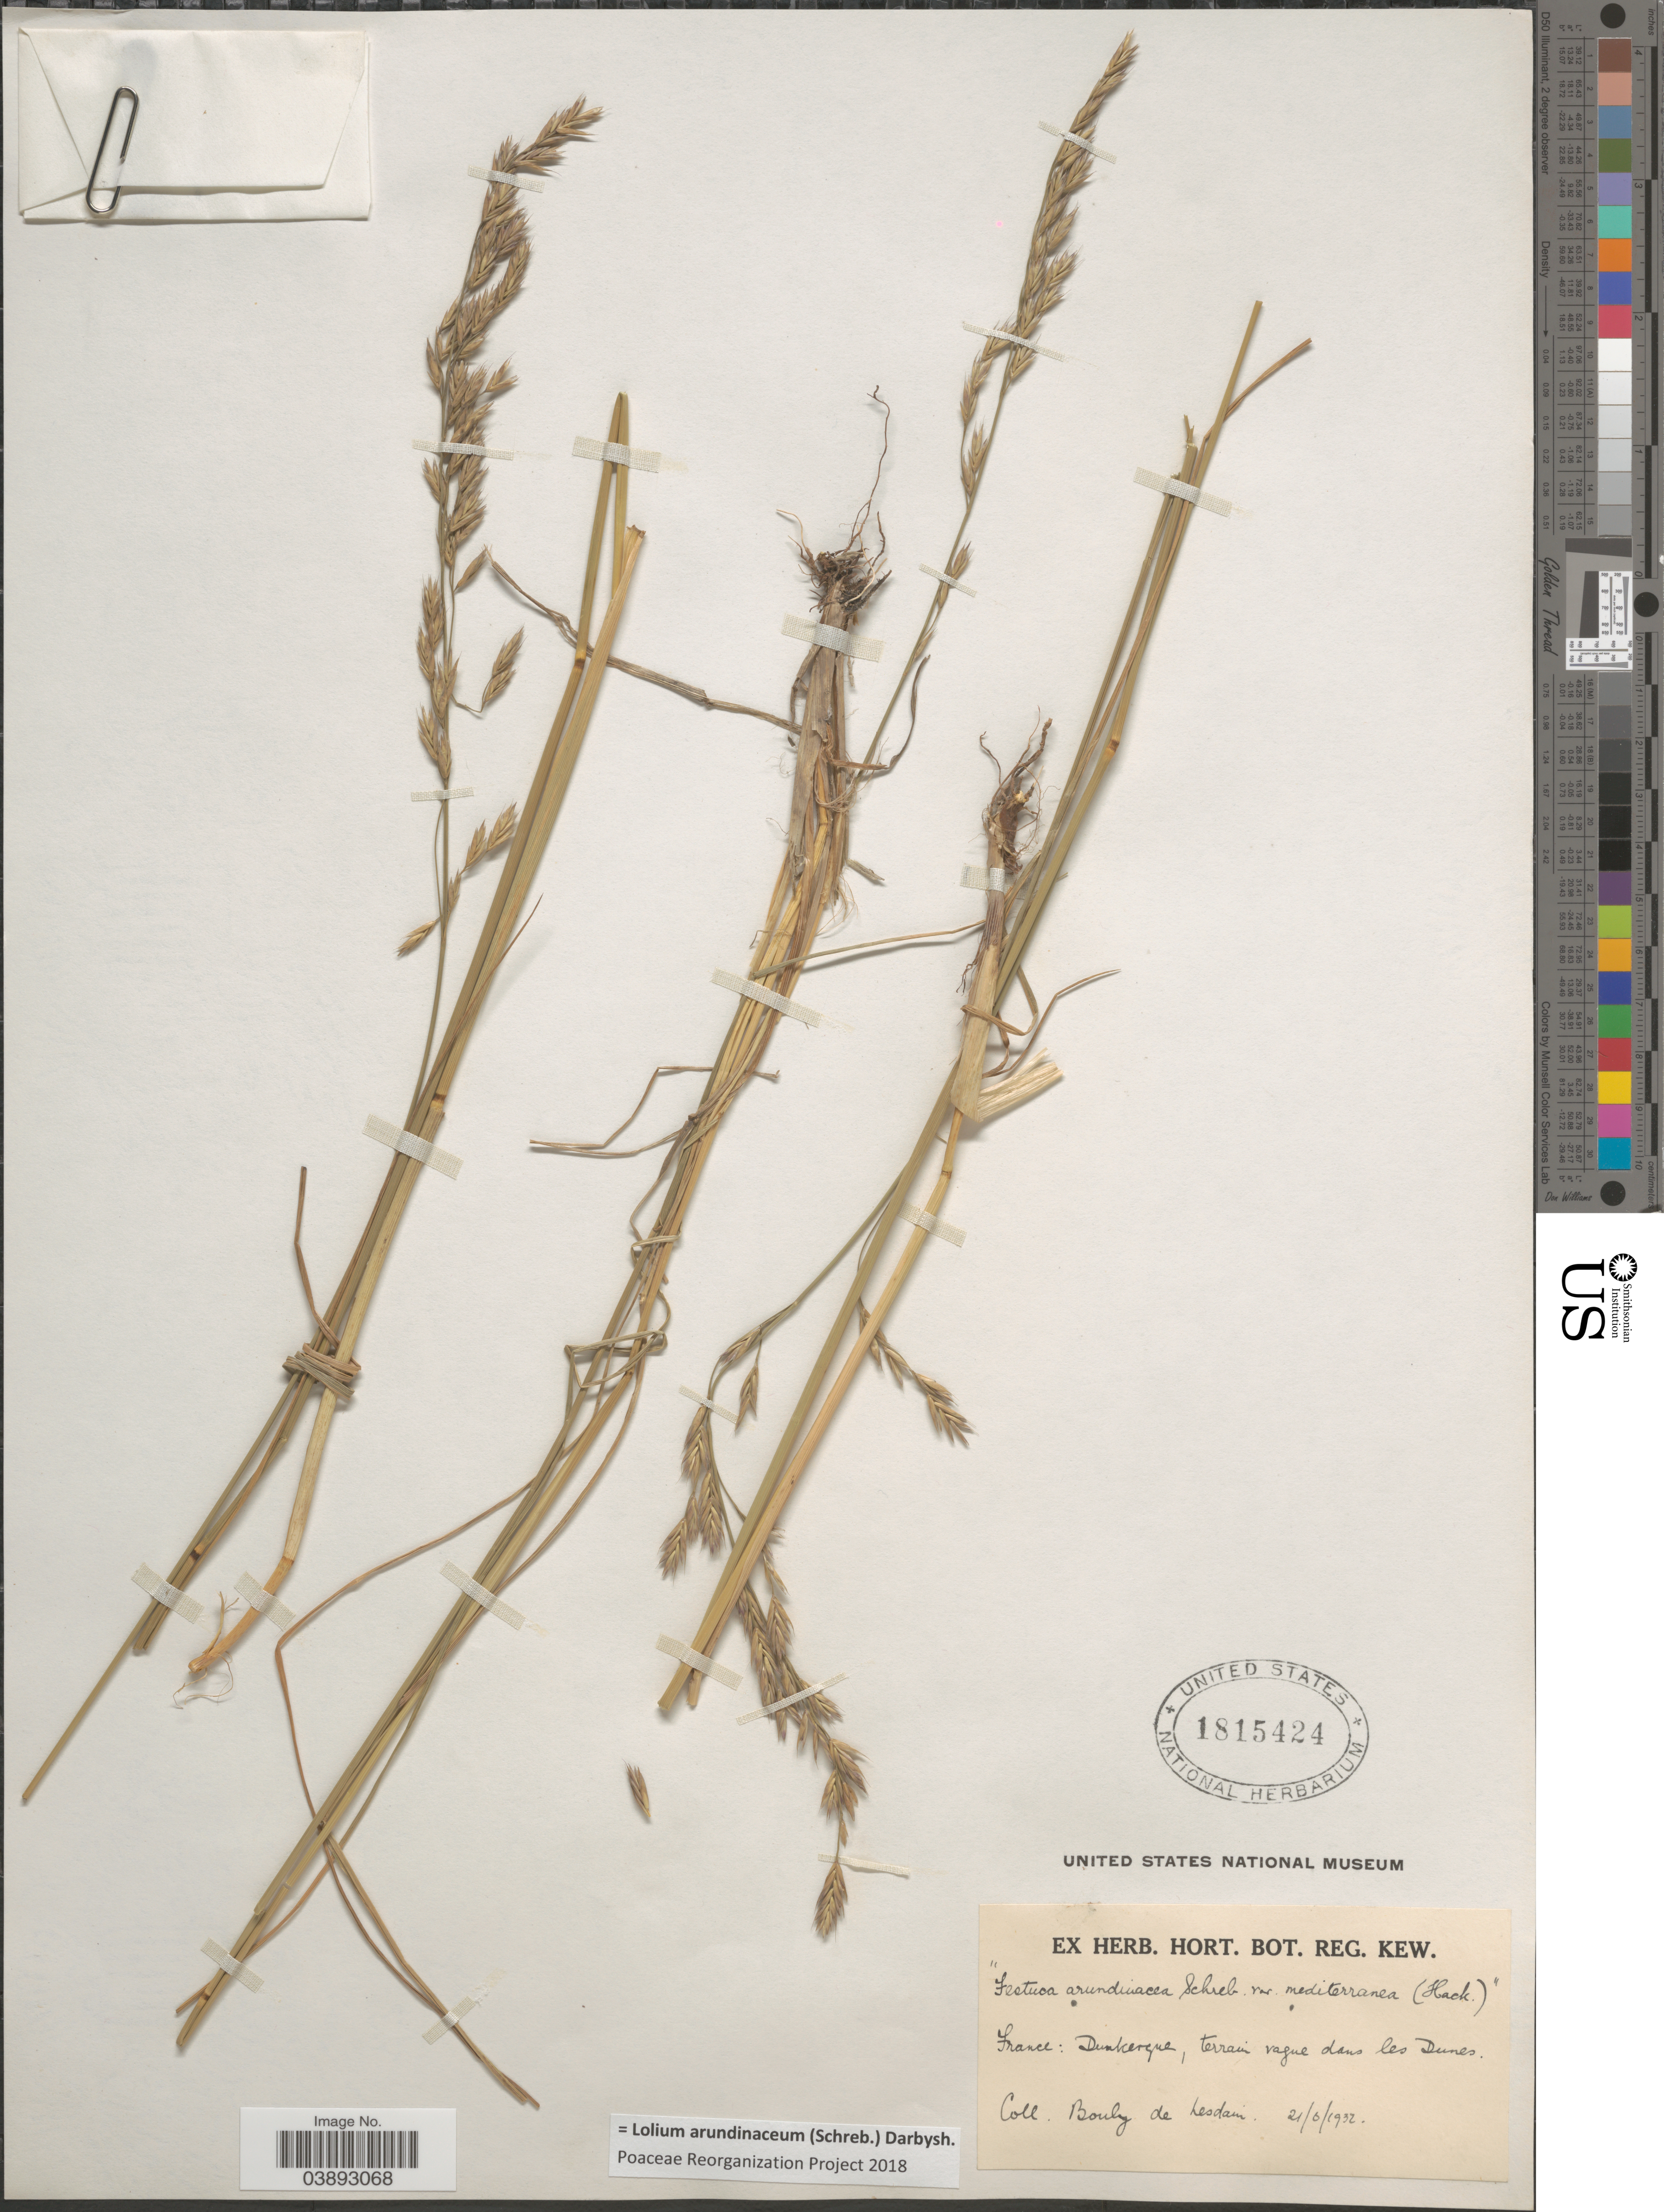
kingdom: Plantae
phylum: Tracheophyta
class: Liliopsida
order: Poales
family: Poaceae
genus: Lolium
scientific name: Lolium arundinaceum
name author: (Schreb.) Darbysh.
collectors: M. Bouly de Lesdain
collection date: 1932-06-21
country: France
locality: Dunkerque, terrain vague dans les Dunes.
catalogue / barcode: US 1815424